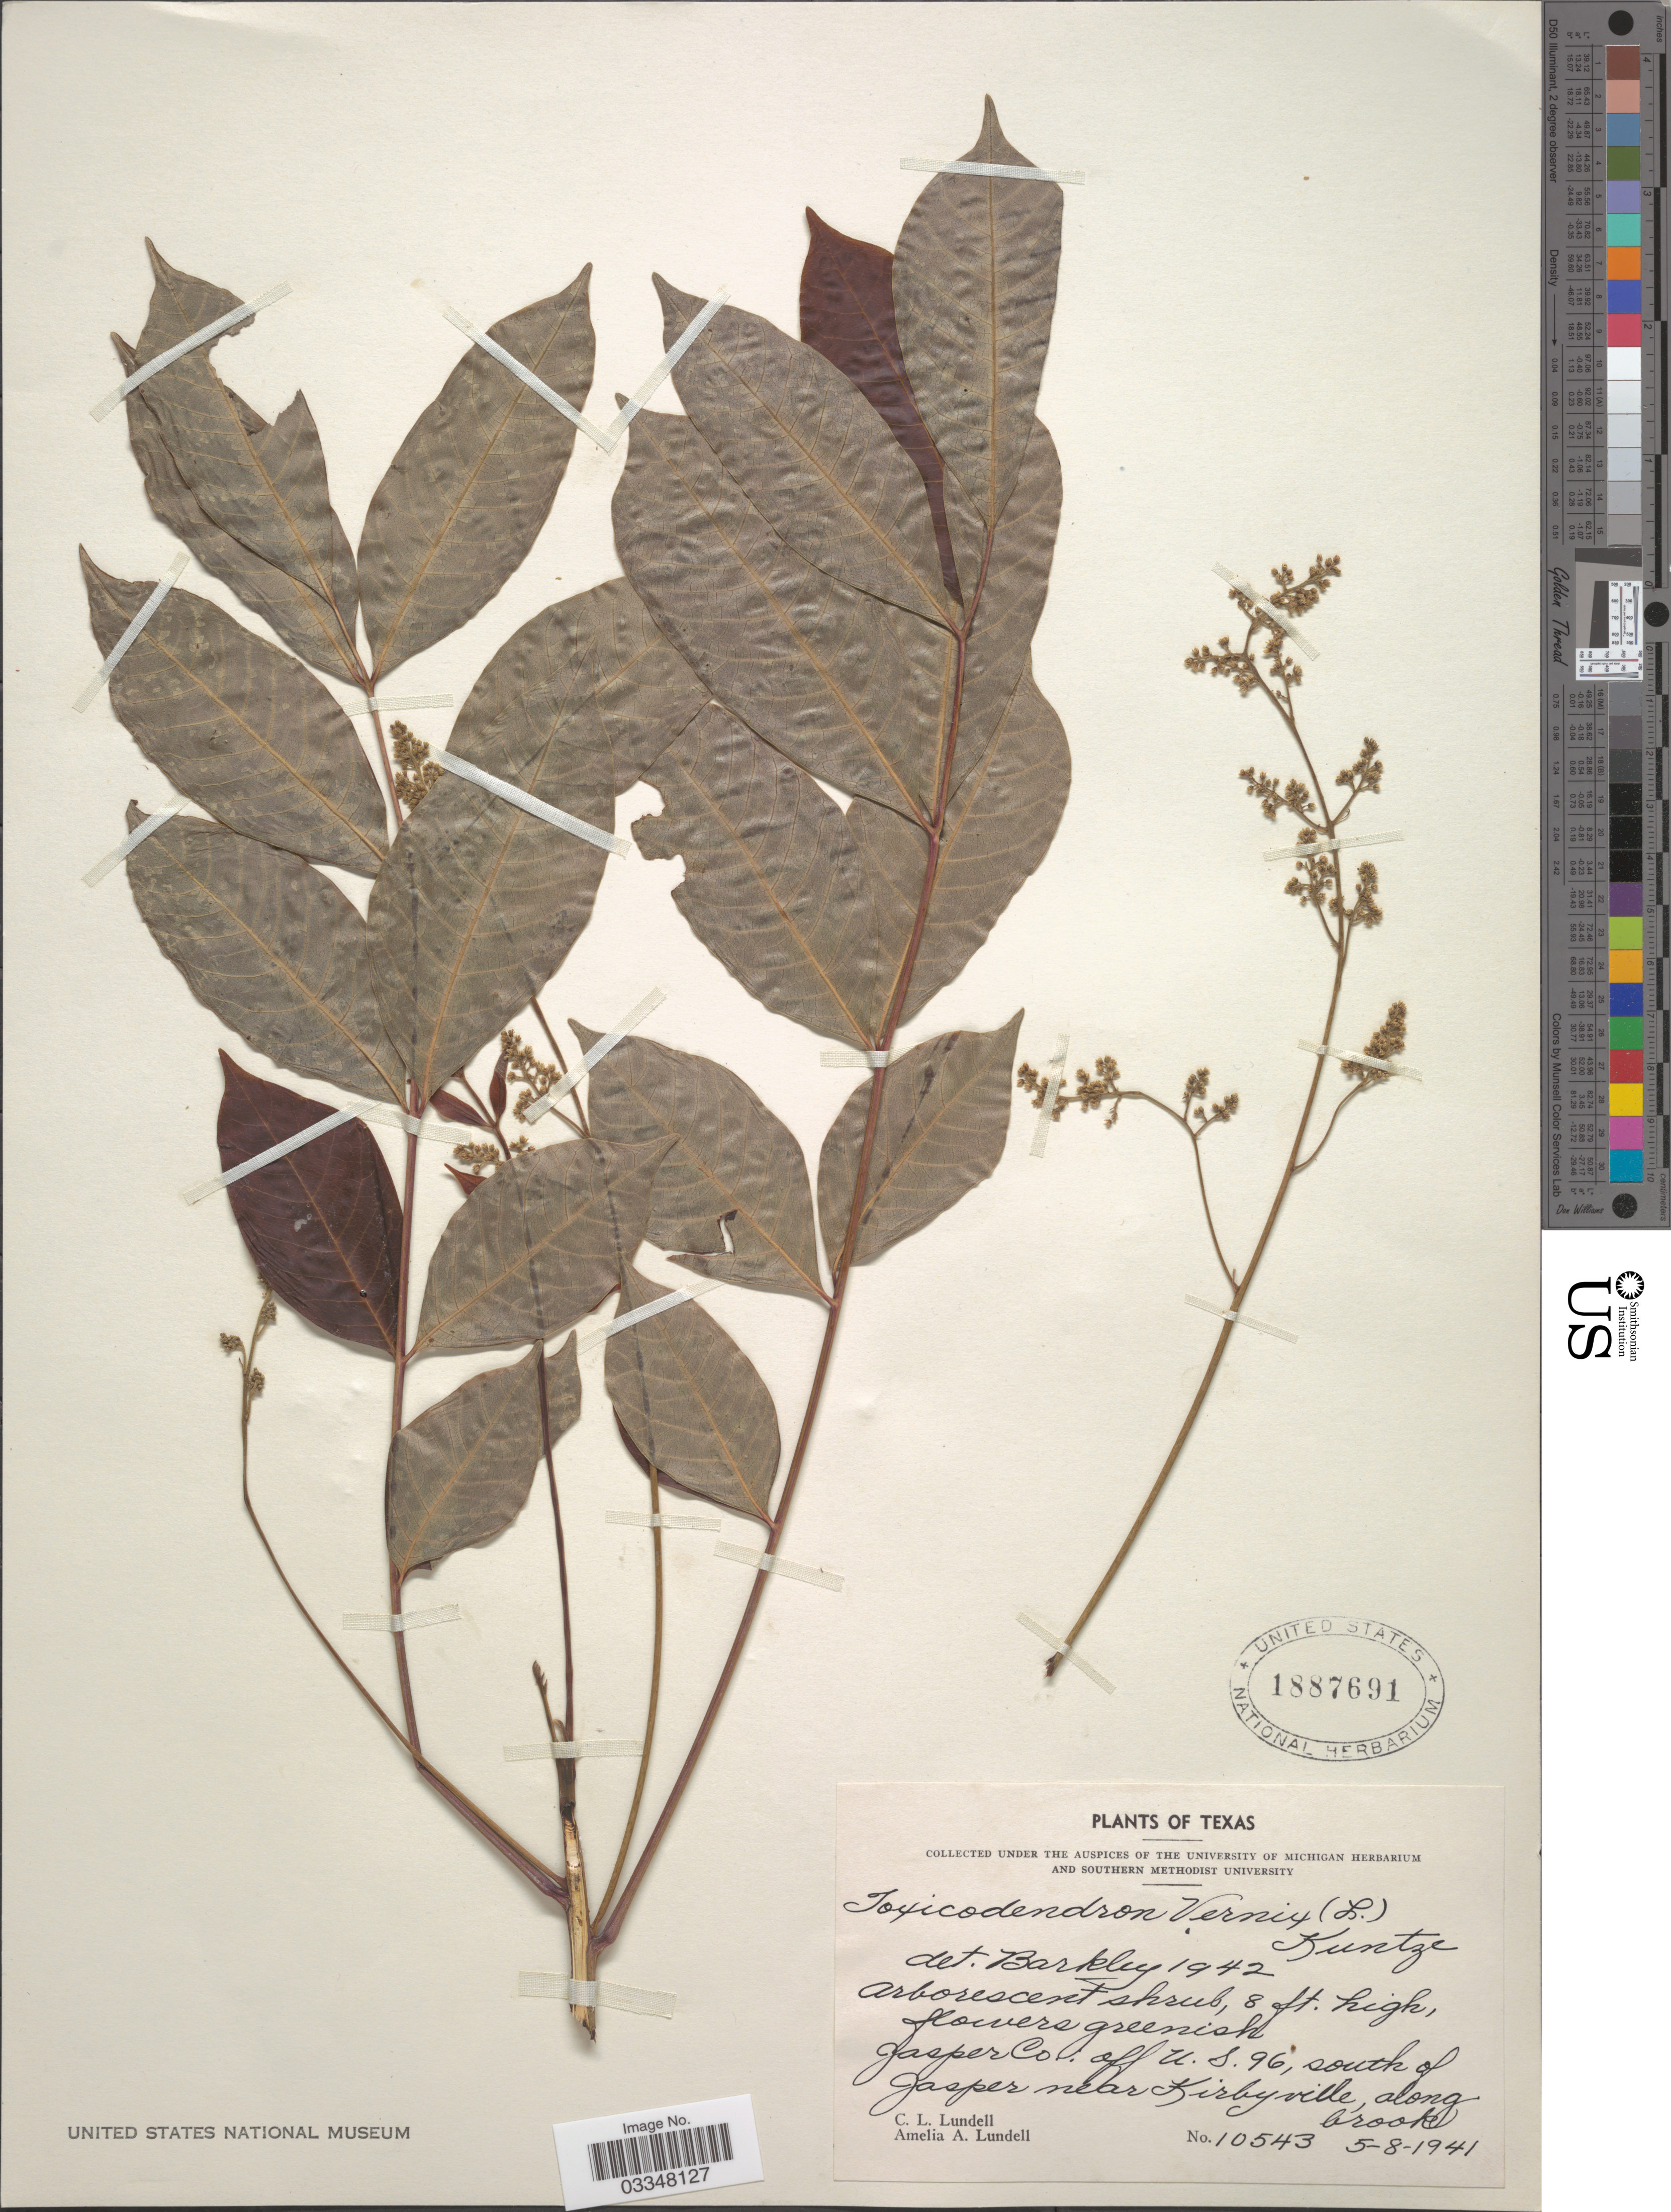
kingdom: Plantae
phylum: Tracheophyta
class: Magnoliopsida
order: Sapindales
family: Anacardiaceae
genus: Toxicodendron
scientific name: Toxicodendron vernix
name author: (L.) Kuntze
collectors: C. L. Lundell & A. A. Lundell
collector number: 10543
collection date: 1941-05-08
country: United States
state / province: Texas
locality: Jasper Co.: off U. S. 96, south of Jasper near Kirbyville, along brook.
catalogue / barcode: US 1887691